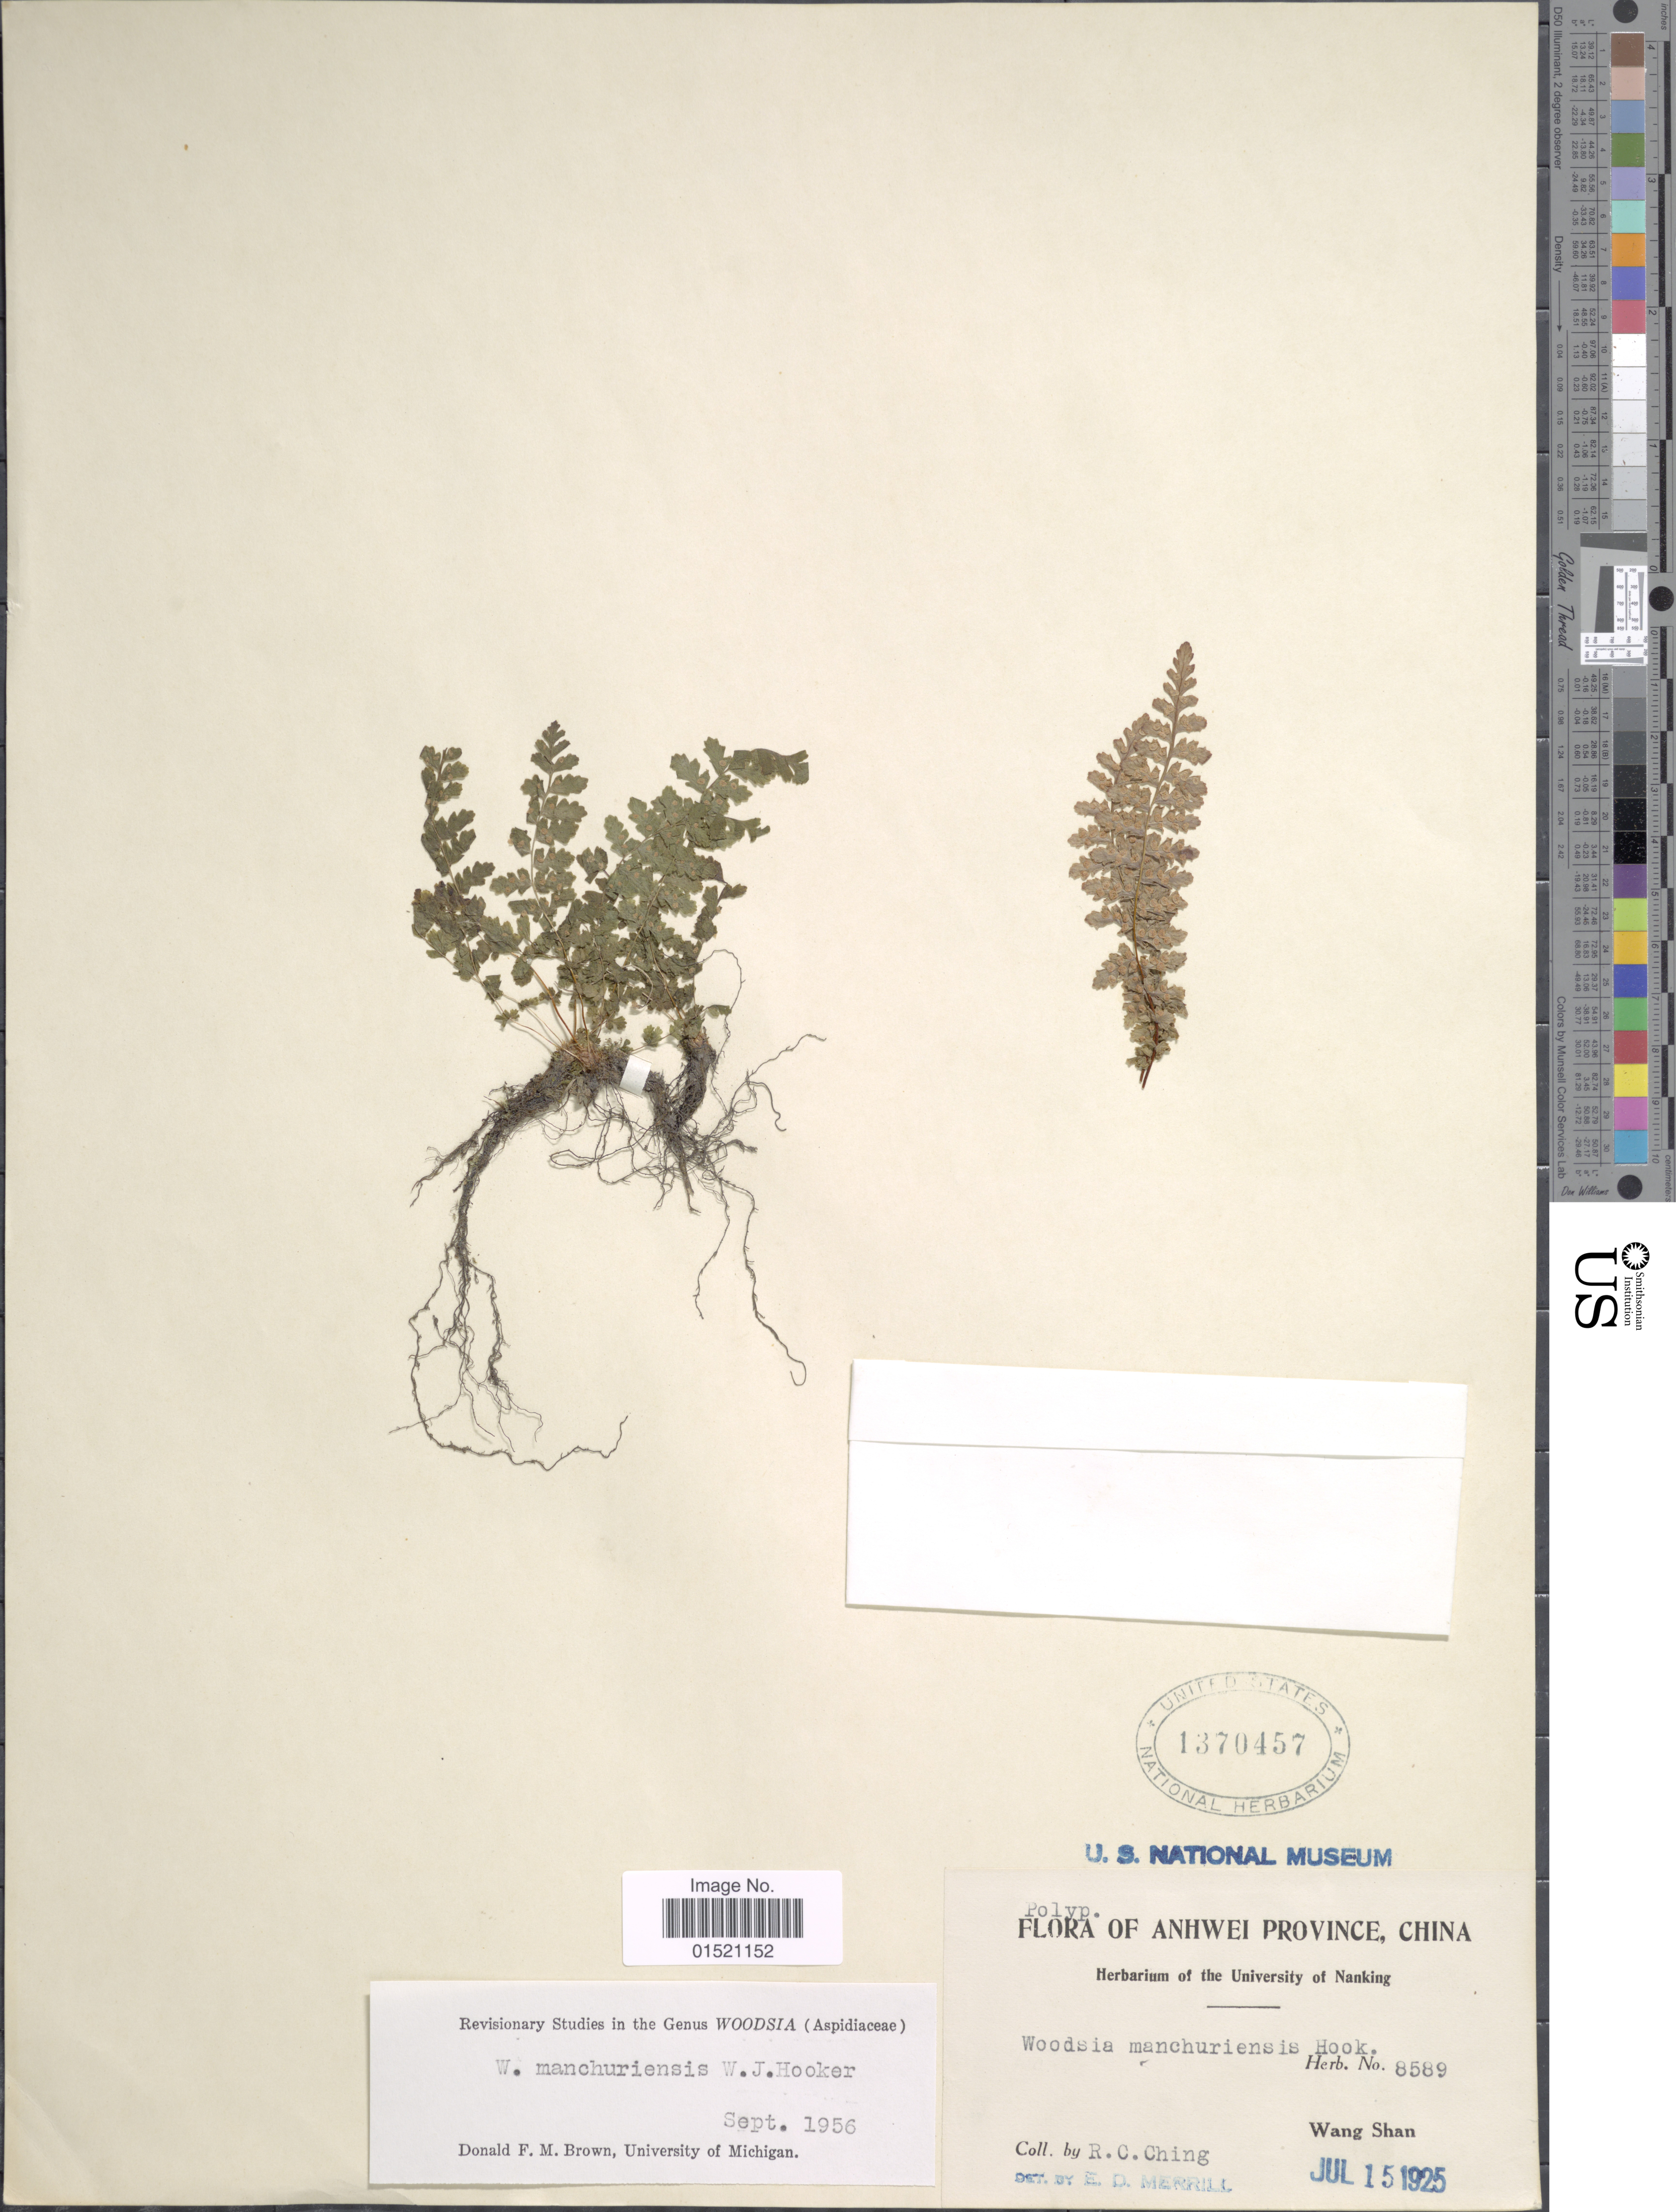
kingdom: Plantae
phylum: Tracheophyta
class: Polypodiopsida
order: Polypodiales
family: Woodsiaceae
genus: Woodsia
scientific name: Woodsia manchuriensis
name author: Hook.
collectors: R. C. Ching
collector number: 8589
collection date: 1925-07-15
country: China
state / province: Anhui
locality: Anhwei Province, Wang Shan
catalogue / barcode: US 1370457